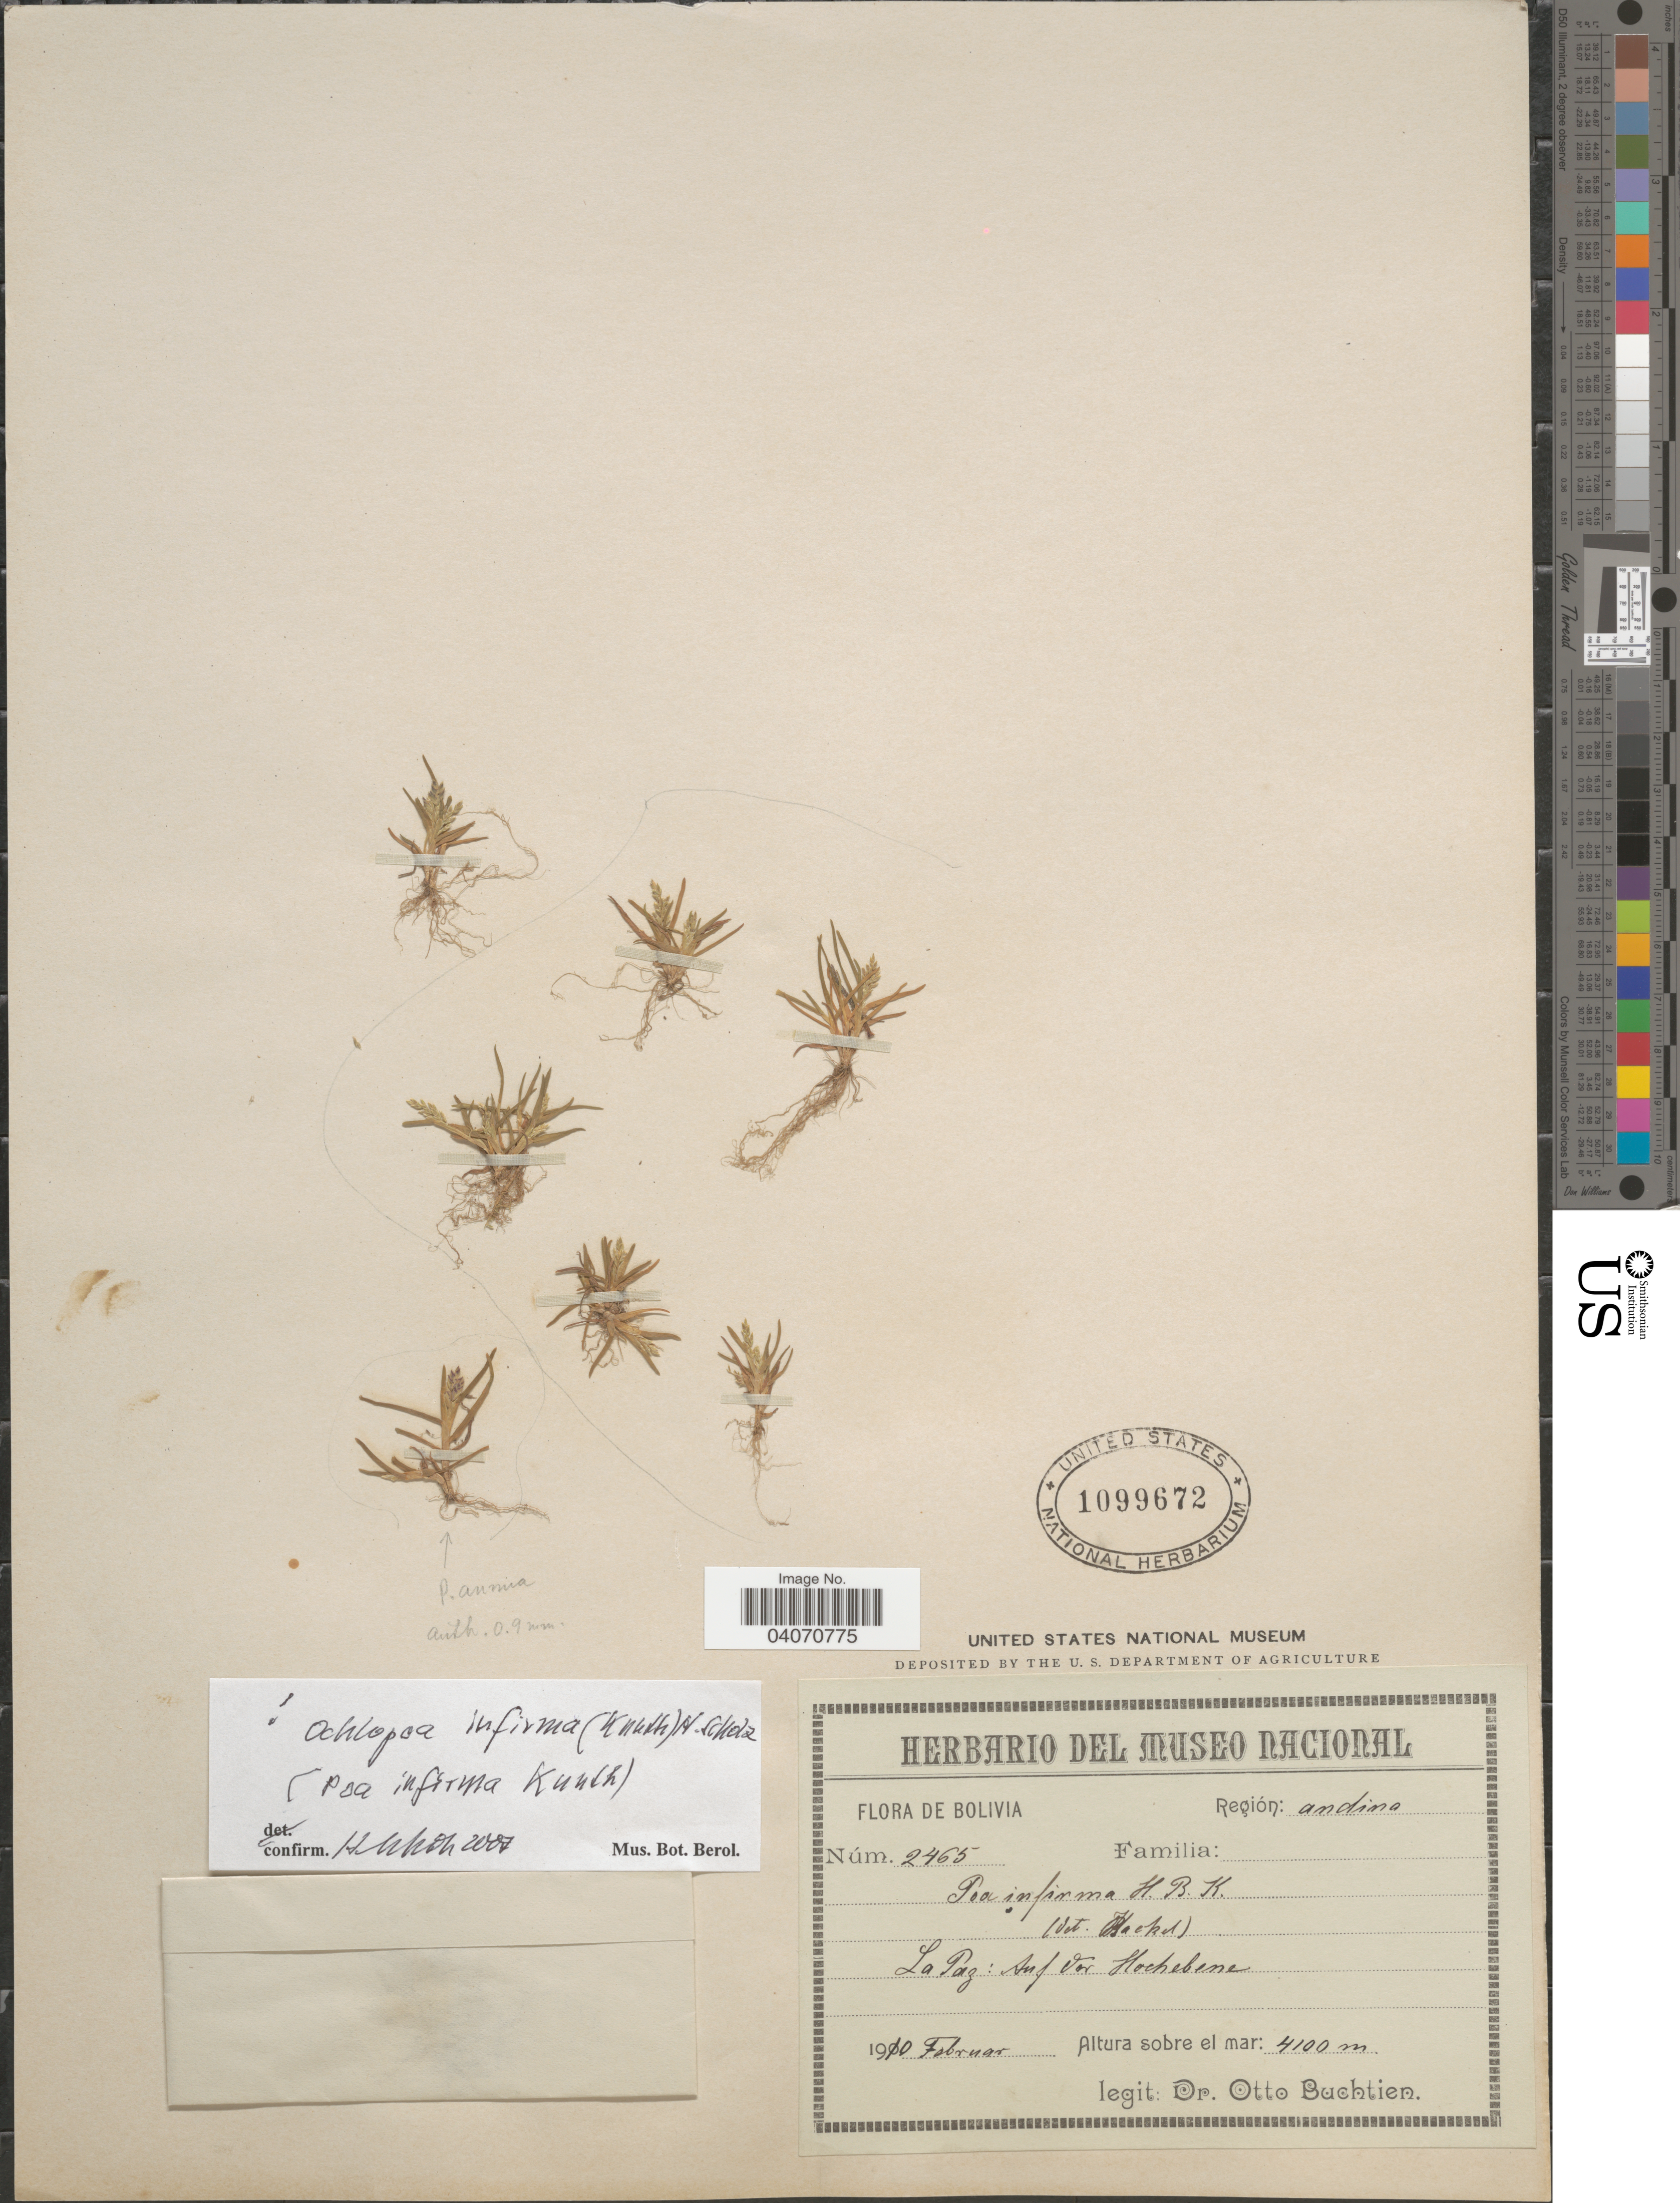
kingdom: Plantae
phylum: Tracheophyta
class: Liliopsida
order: Poales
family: Poaceae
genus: Poa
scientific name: Poa infirma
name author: Kunth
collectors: O. Buchtien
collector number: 2465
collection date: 1910-02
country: Bolivia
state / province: La Paz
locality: Región: andina. Auf for Hochebene.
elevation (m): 4100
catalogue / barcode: US 1099672